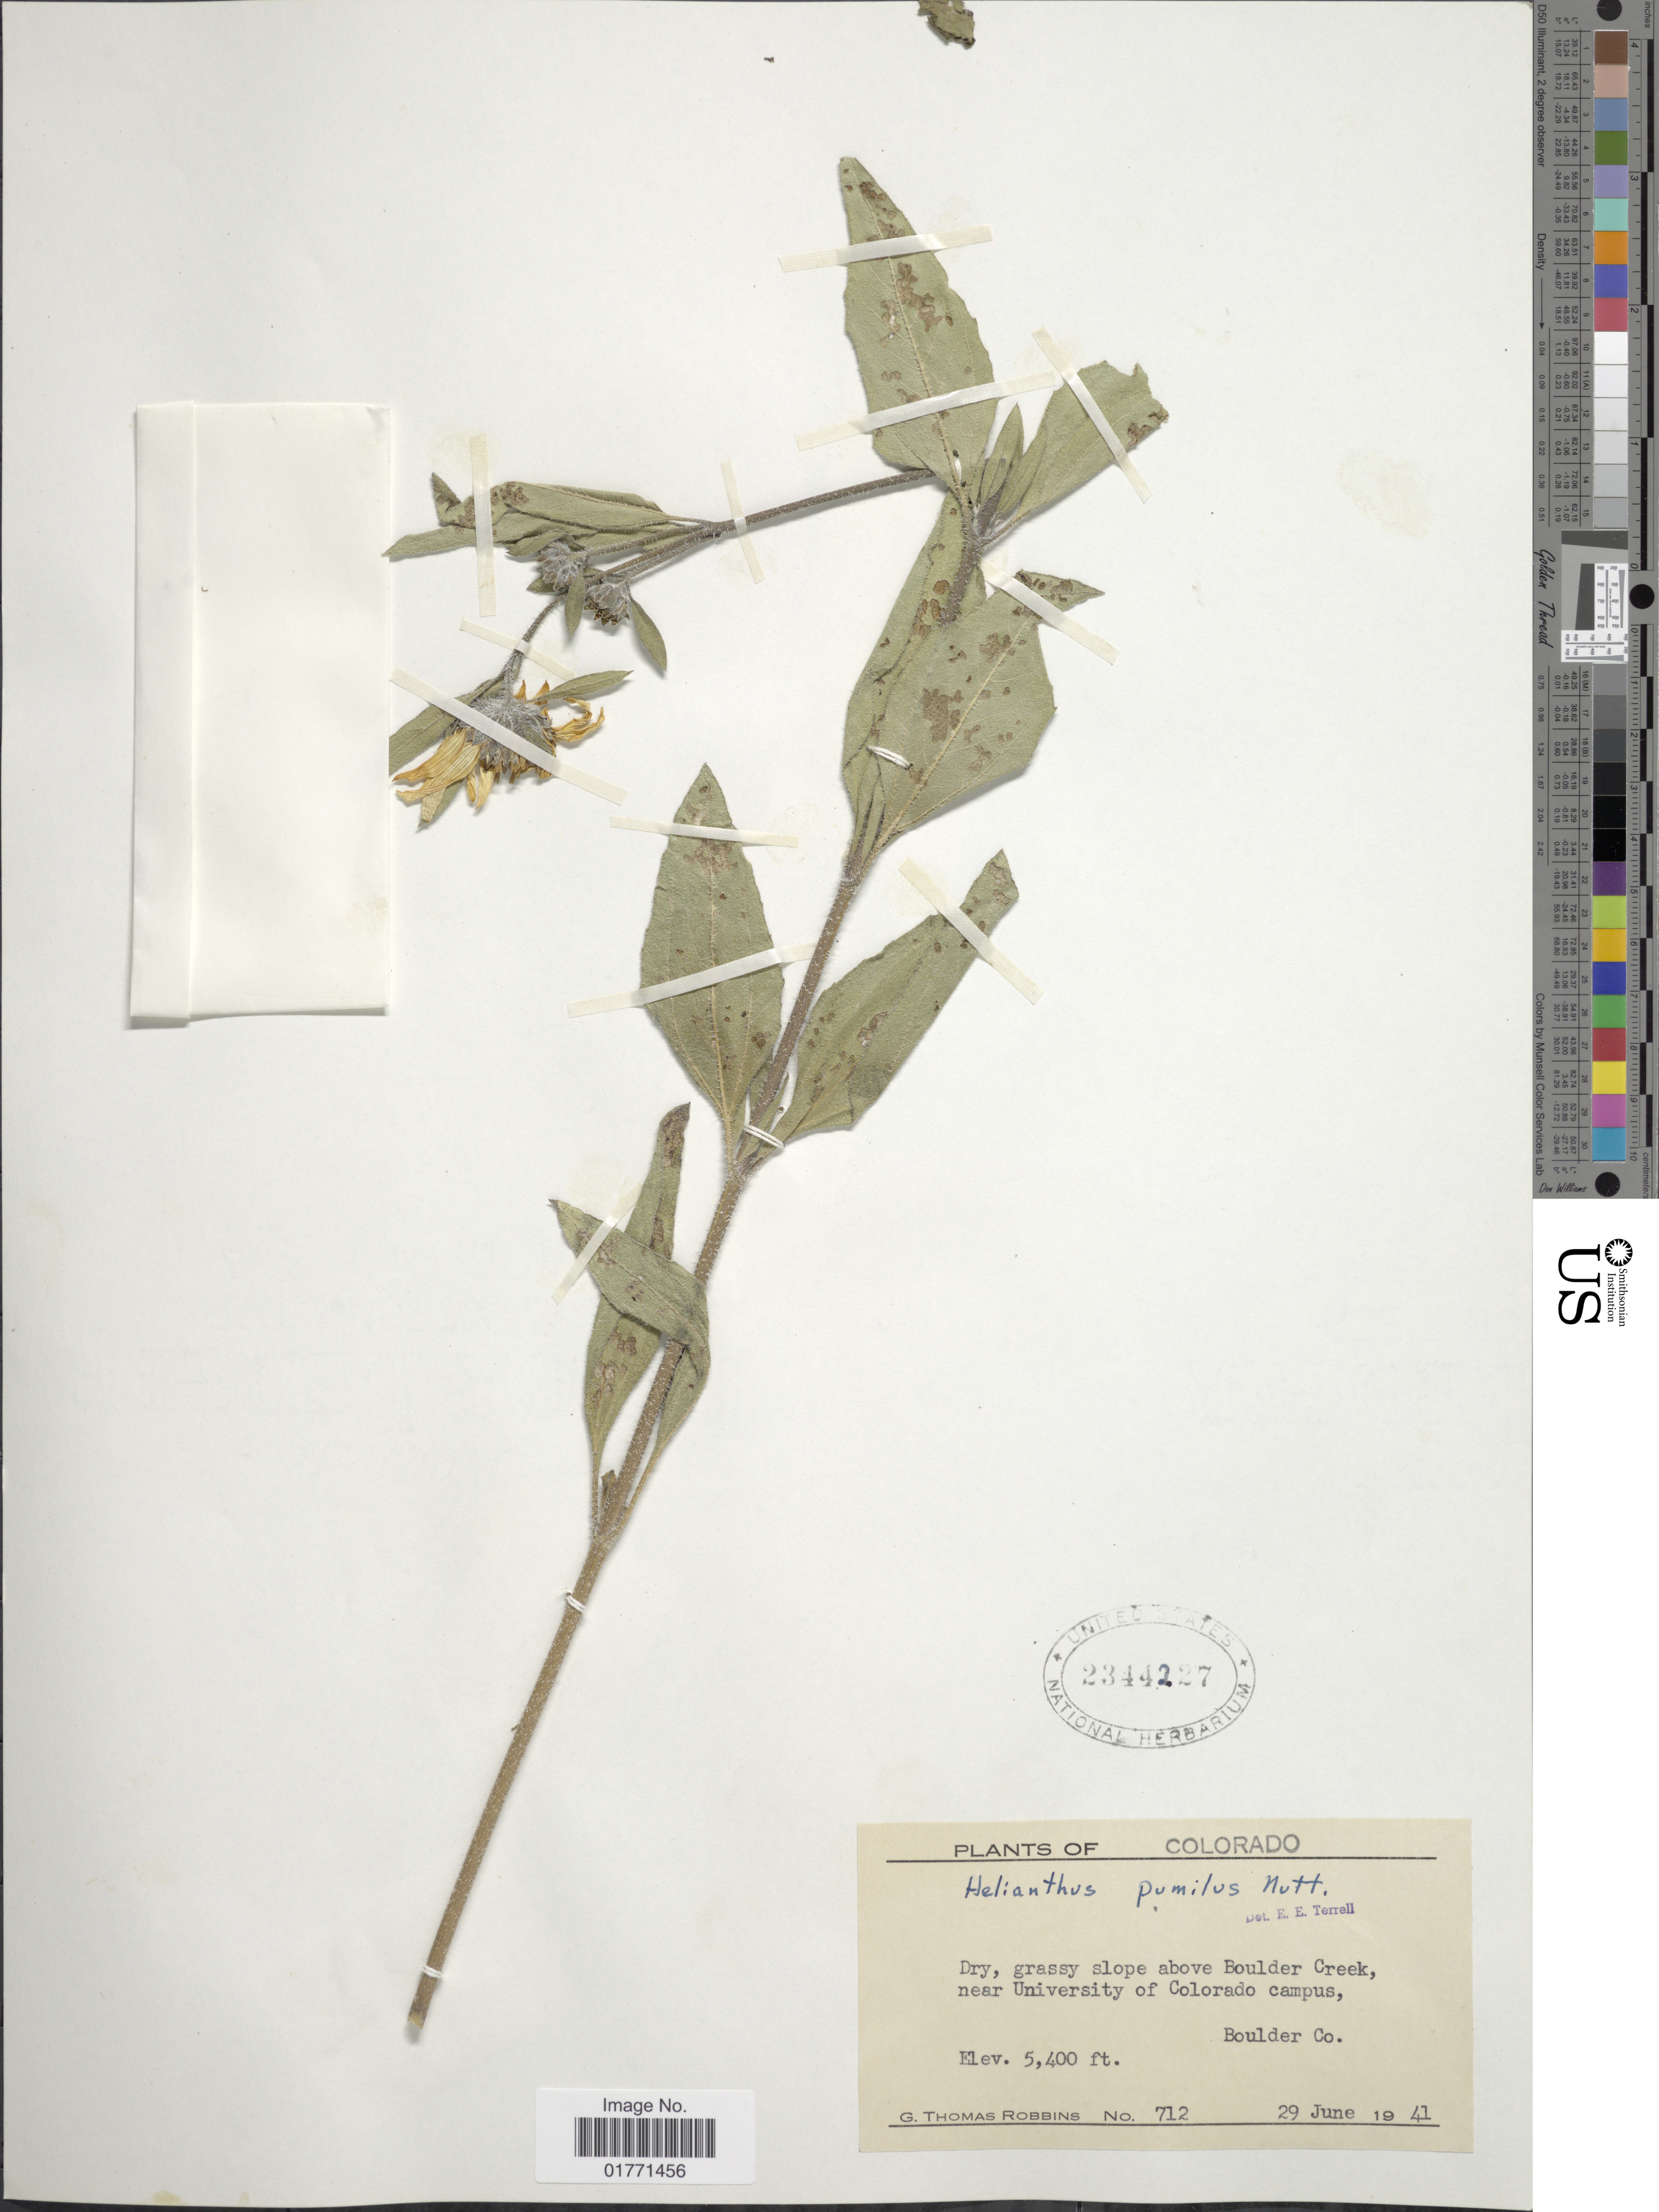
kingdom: Plantae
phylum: Tracheophyta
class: Magnoliopsida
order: Asterales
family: Asteraceae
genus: Helianthus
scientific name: Helianthus pumilis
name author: Nutt.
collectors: G. T. Robbins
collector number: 712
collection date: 1941-06-29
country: United States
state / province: Colorado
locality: Colorado. Above Boulder Creek, near University of Colorado campus. Boulder Co.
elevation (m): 1646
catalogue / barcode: US 2344227